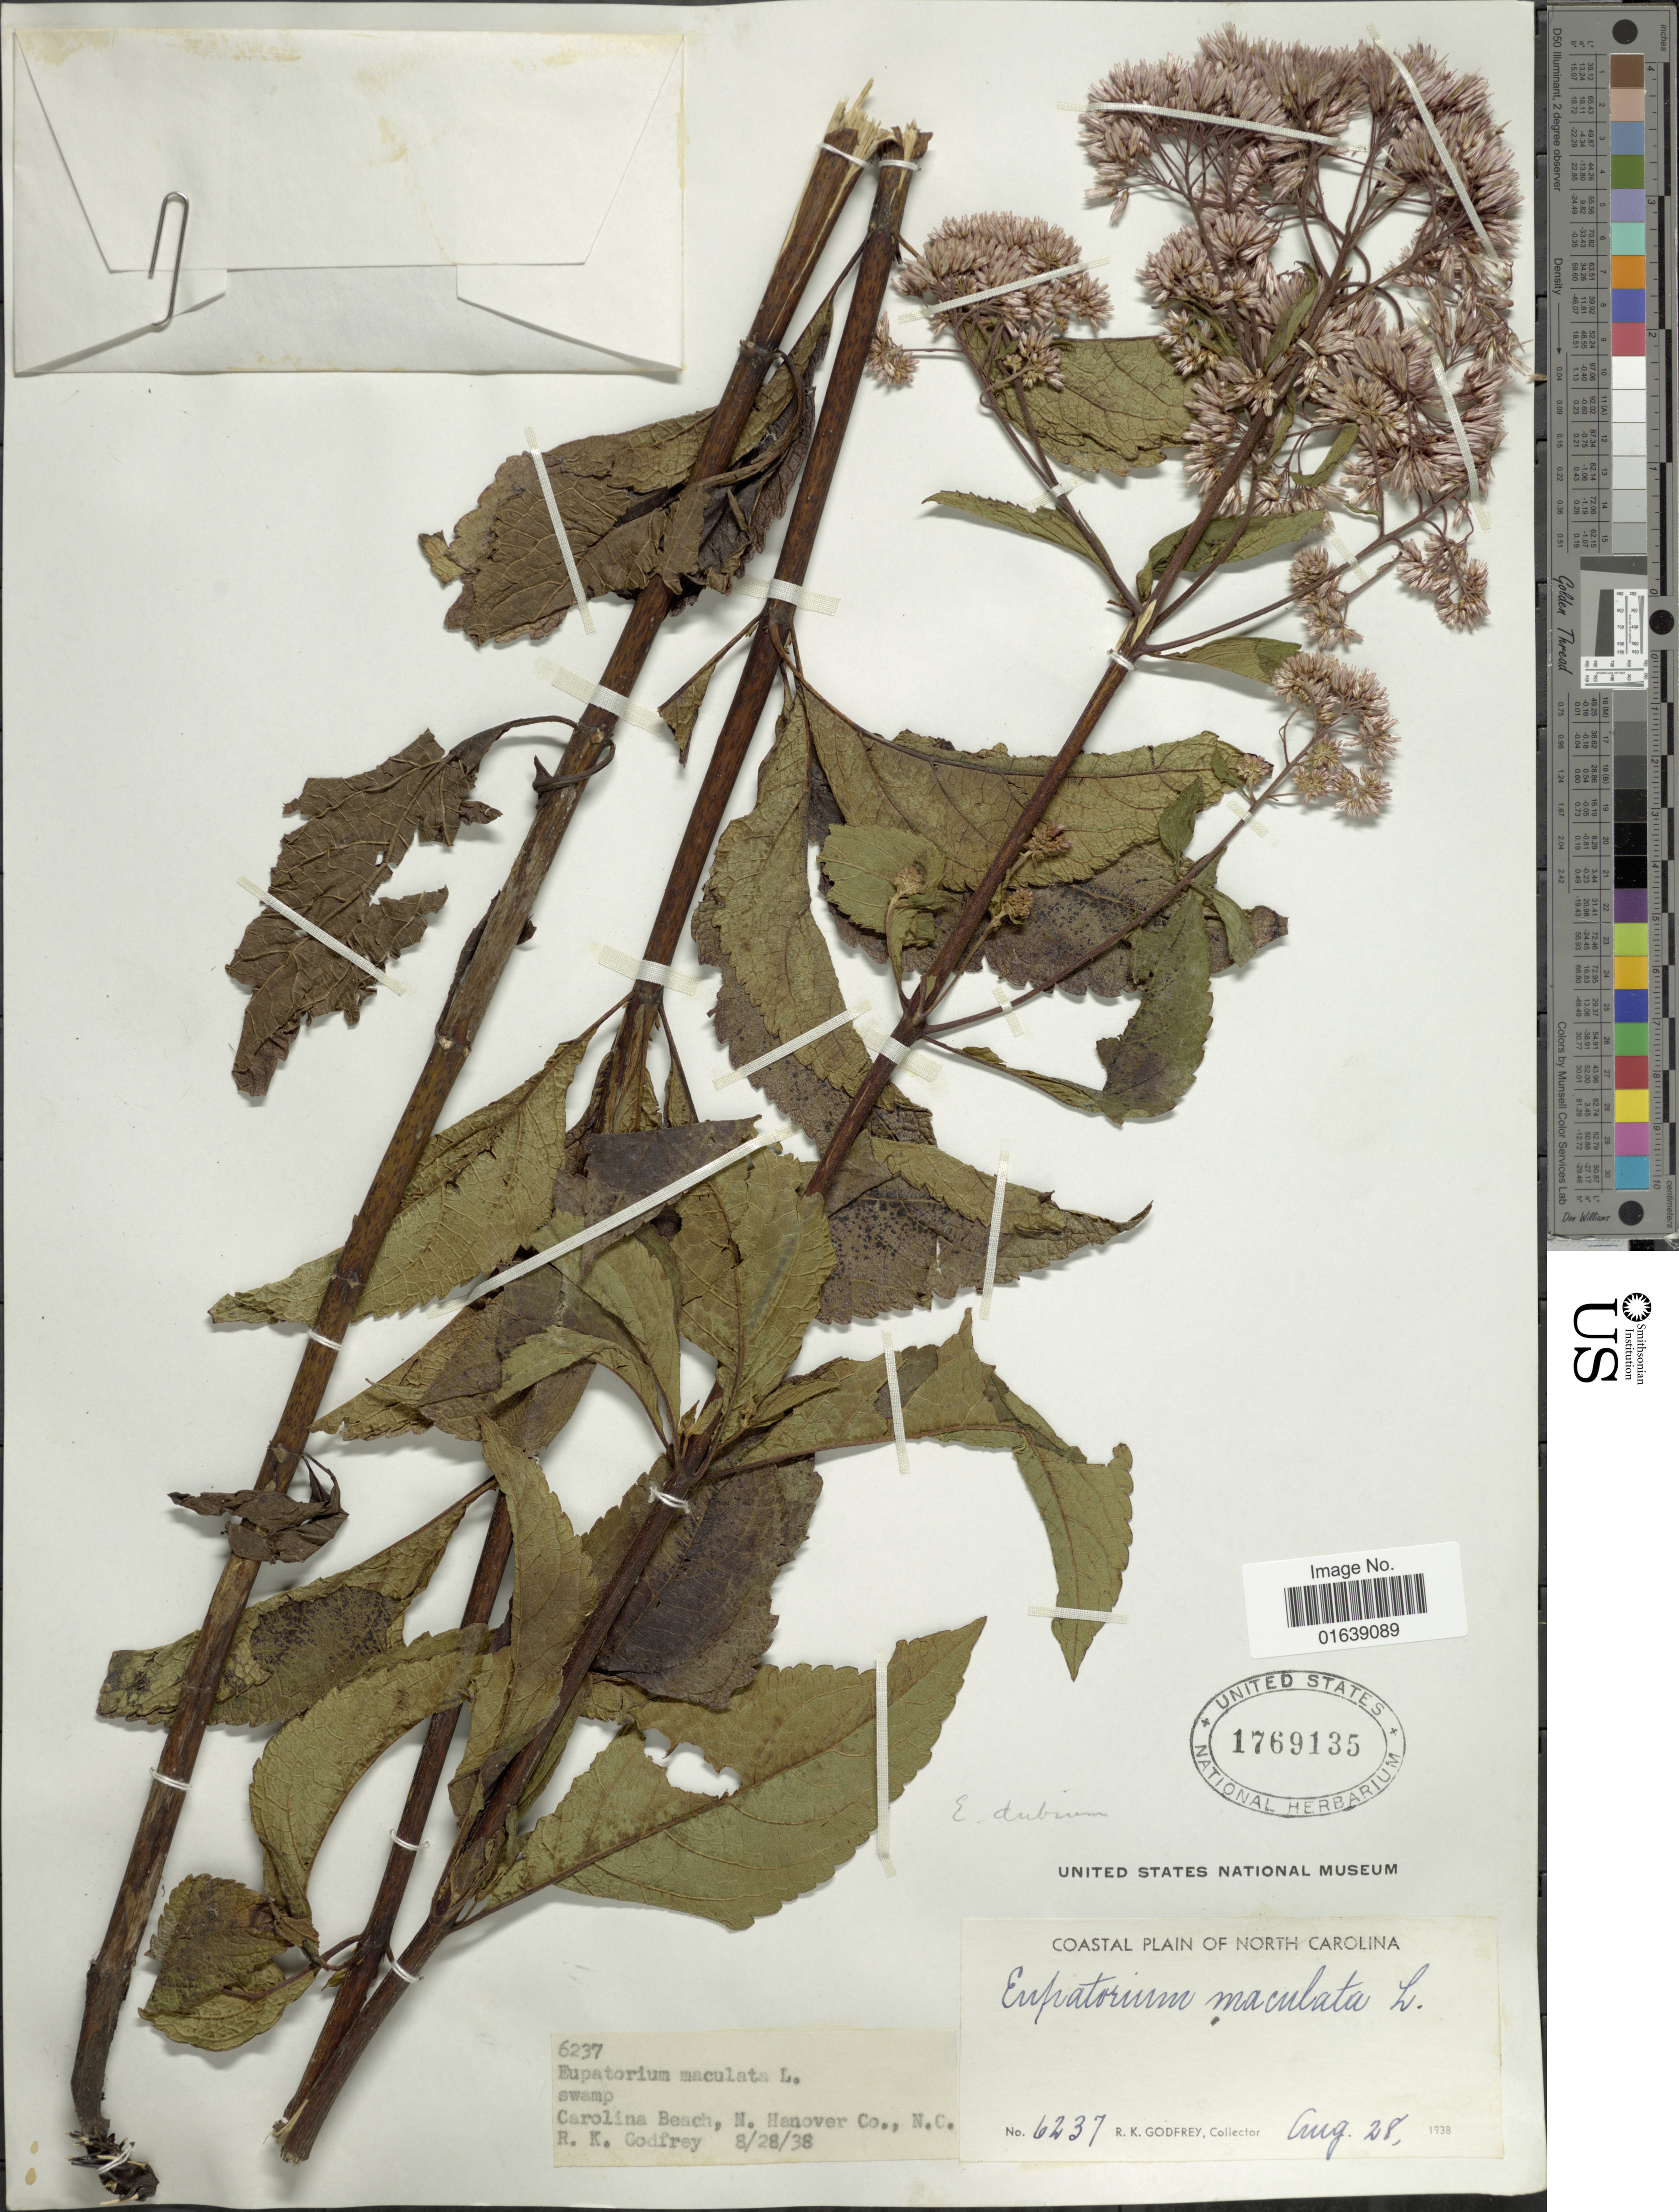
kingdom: Plantae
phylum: Tracheophyta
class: Magnoliopsida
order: Asterales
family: Asteraceae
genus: Eupatorium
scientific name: Eupatorium dubium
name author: Willd. ex Poir.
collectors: R. K. Godfrey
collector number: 6237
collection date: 1938-08-28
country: United States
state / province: North Carolina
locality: swamp Carolina Beach, N, Hanover Co., N.C.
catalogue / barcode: US 1769135